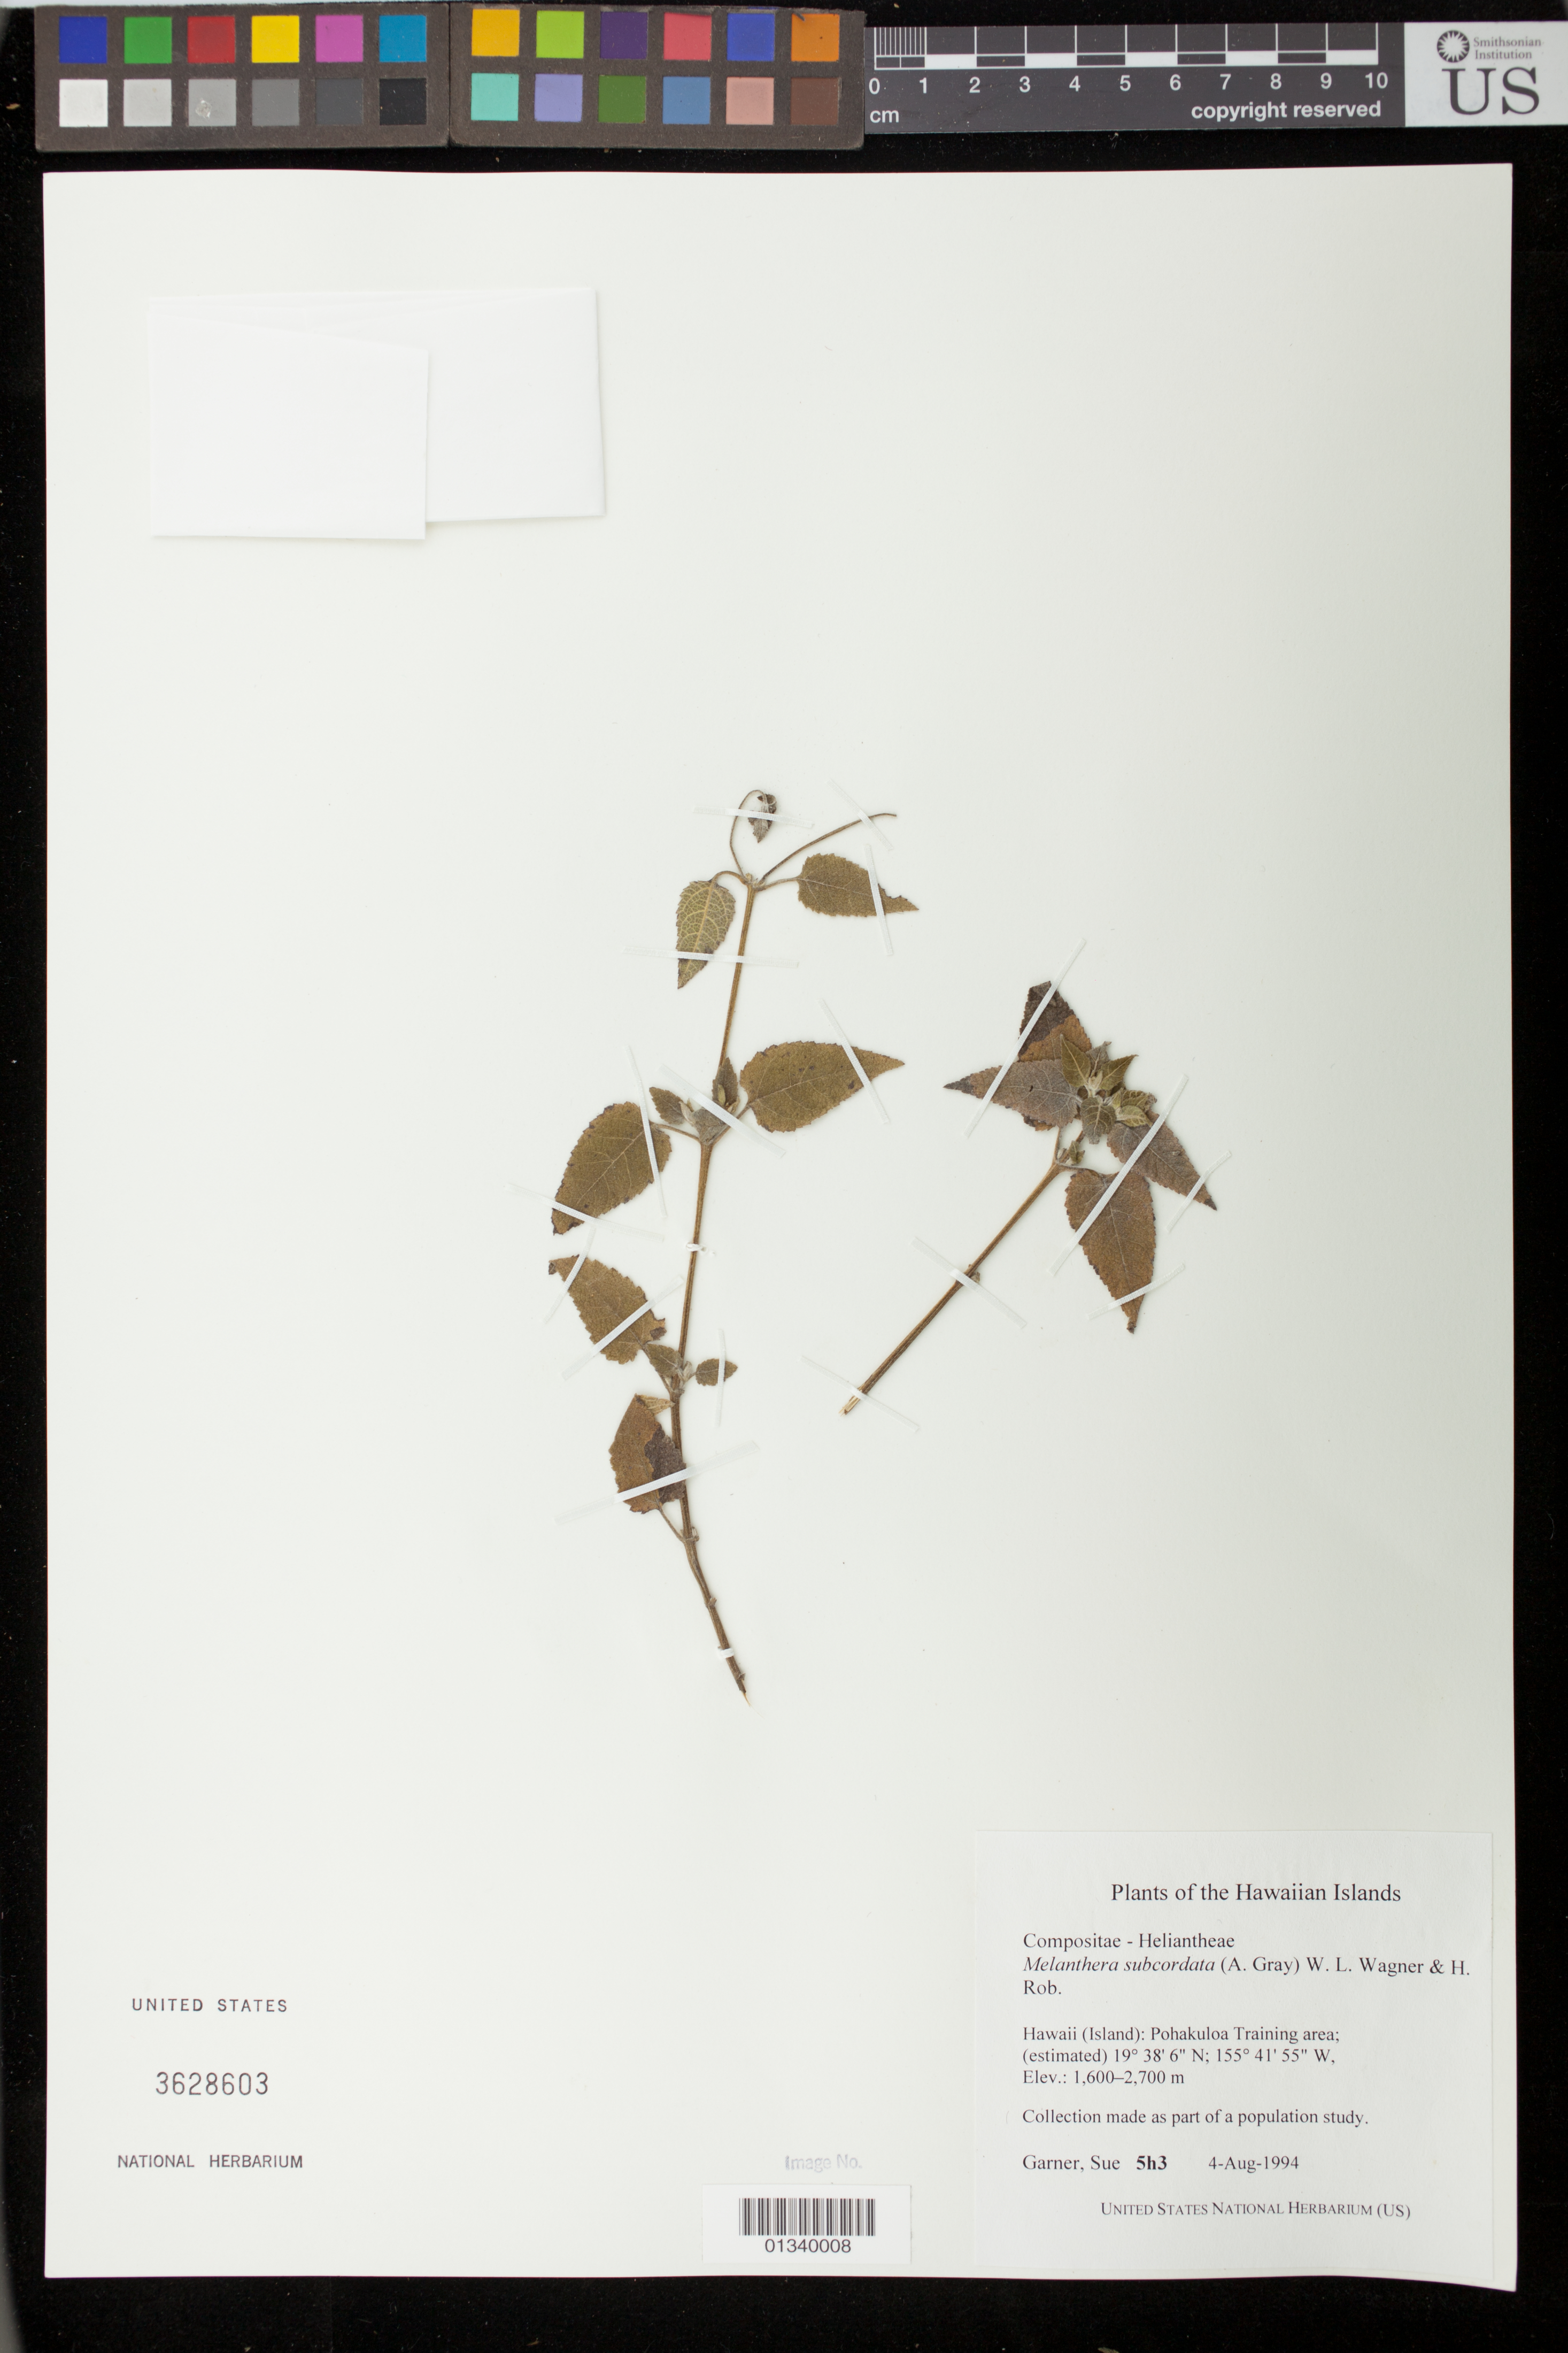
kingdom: Plantae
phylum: Tracheophyta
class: Magnoliopsida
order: Asterales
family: Asteraceae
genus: Wollastonia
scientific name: Wollastonia subcordata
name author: (A. Gray) Orchard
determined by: Wagner, W. L., (BOT), Smithsonian Institution - National Museum of Natural History (UNITED STATES)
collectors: S. Garner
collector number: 5h3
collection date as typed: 4 August 1994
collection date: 1994-08-04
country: United States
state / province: Hawaii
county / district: Hawaii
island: Hawaii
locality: Pohakuloa Training area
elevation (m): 1600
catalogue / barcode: US 3628603